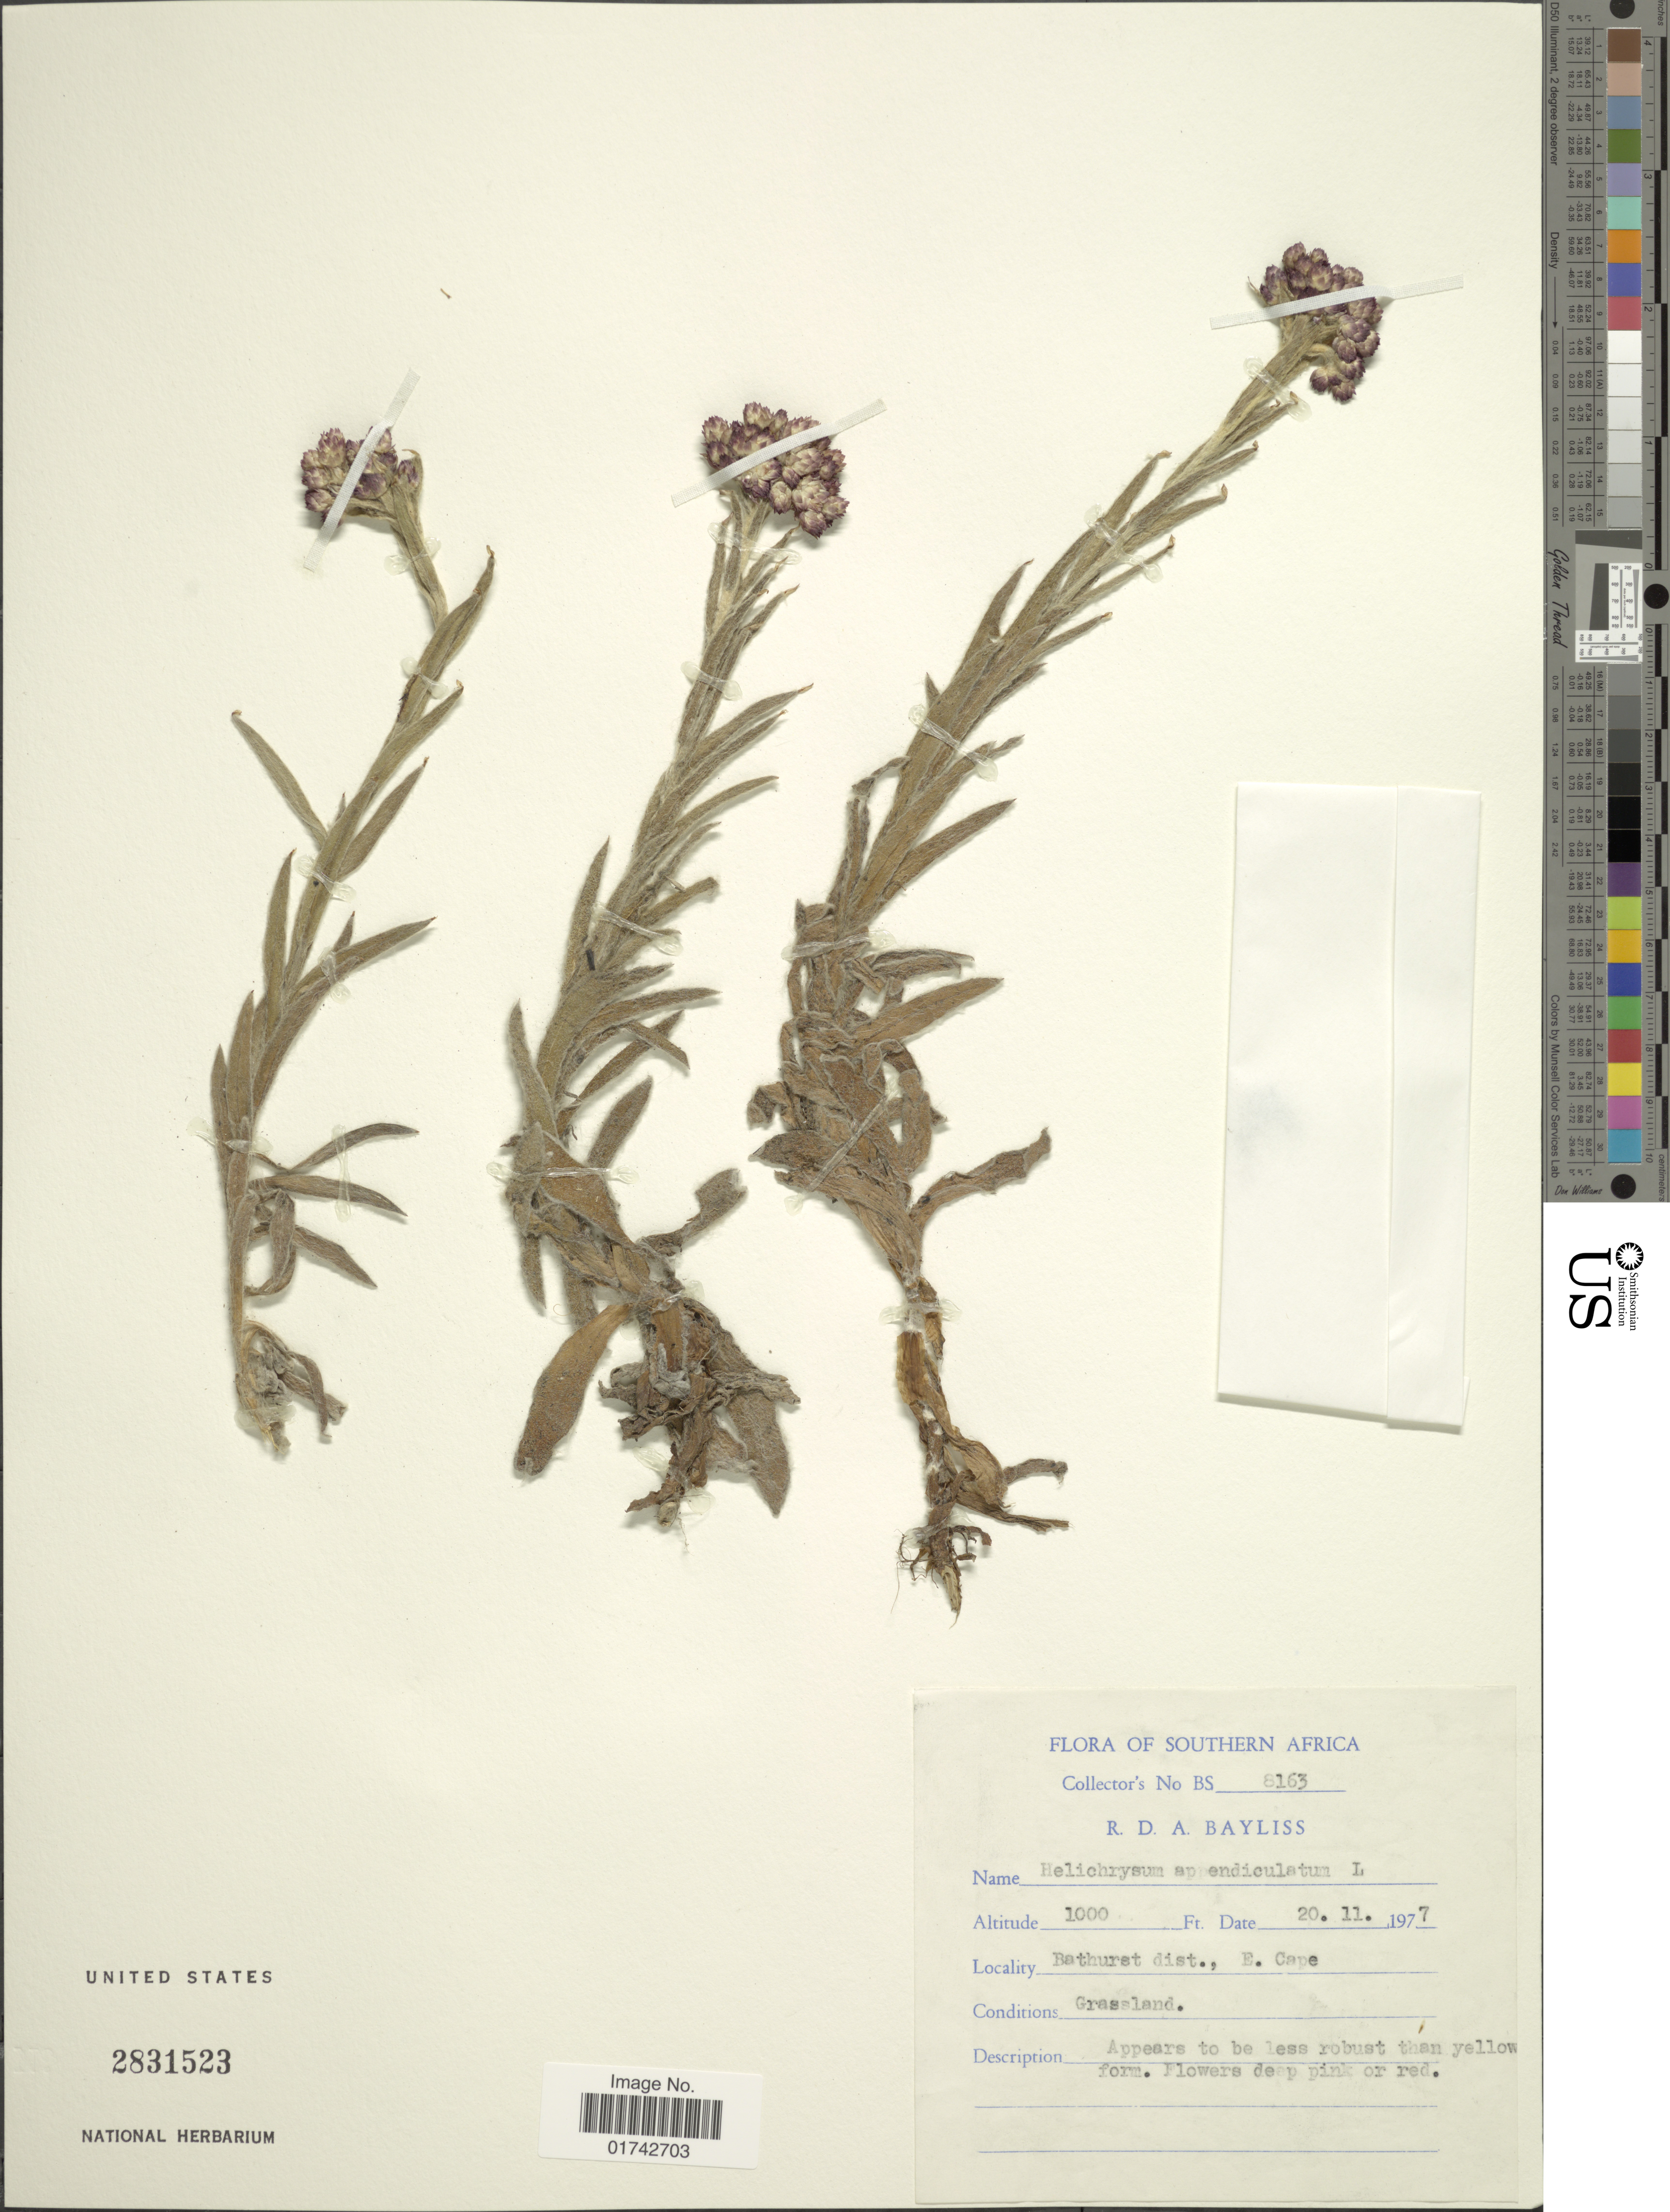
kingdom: Plantae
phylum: Tracheophyta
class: Magnoliopsida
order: Asterales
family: Asteraceae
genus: Helichrysum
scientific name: Helichrysum appendiculatum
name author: (L. f.) Less.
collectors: R. Bayliss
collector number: BS 8163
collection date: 1977-11-20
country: South Africa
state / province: Eastern Cape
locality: Bathurst dist.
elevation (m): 305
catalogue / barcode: US 2831523